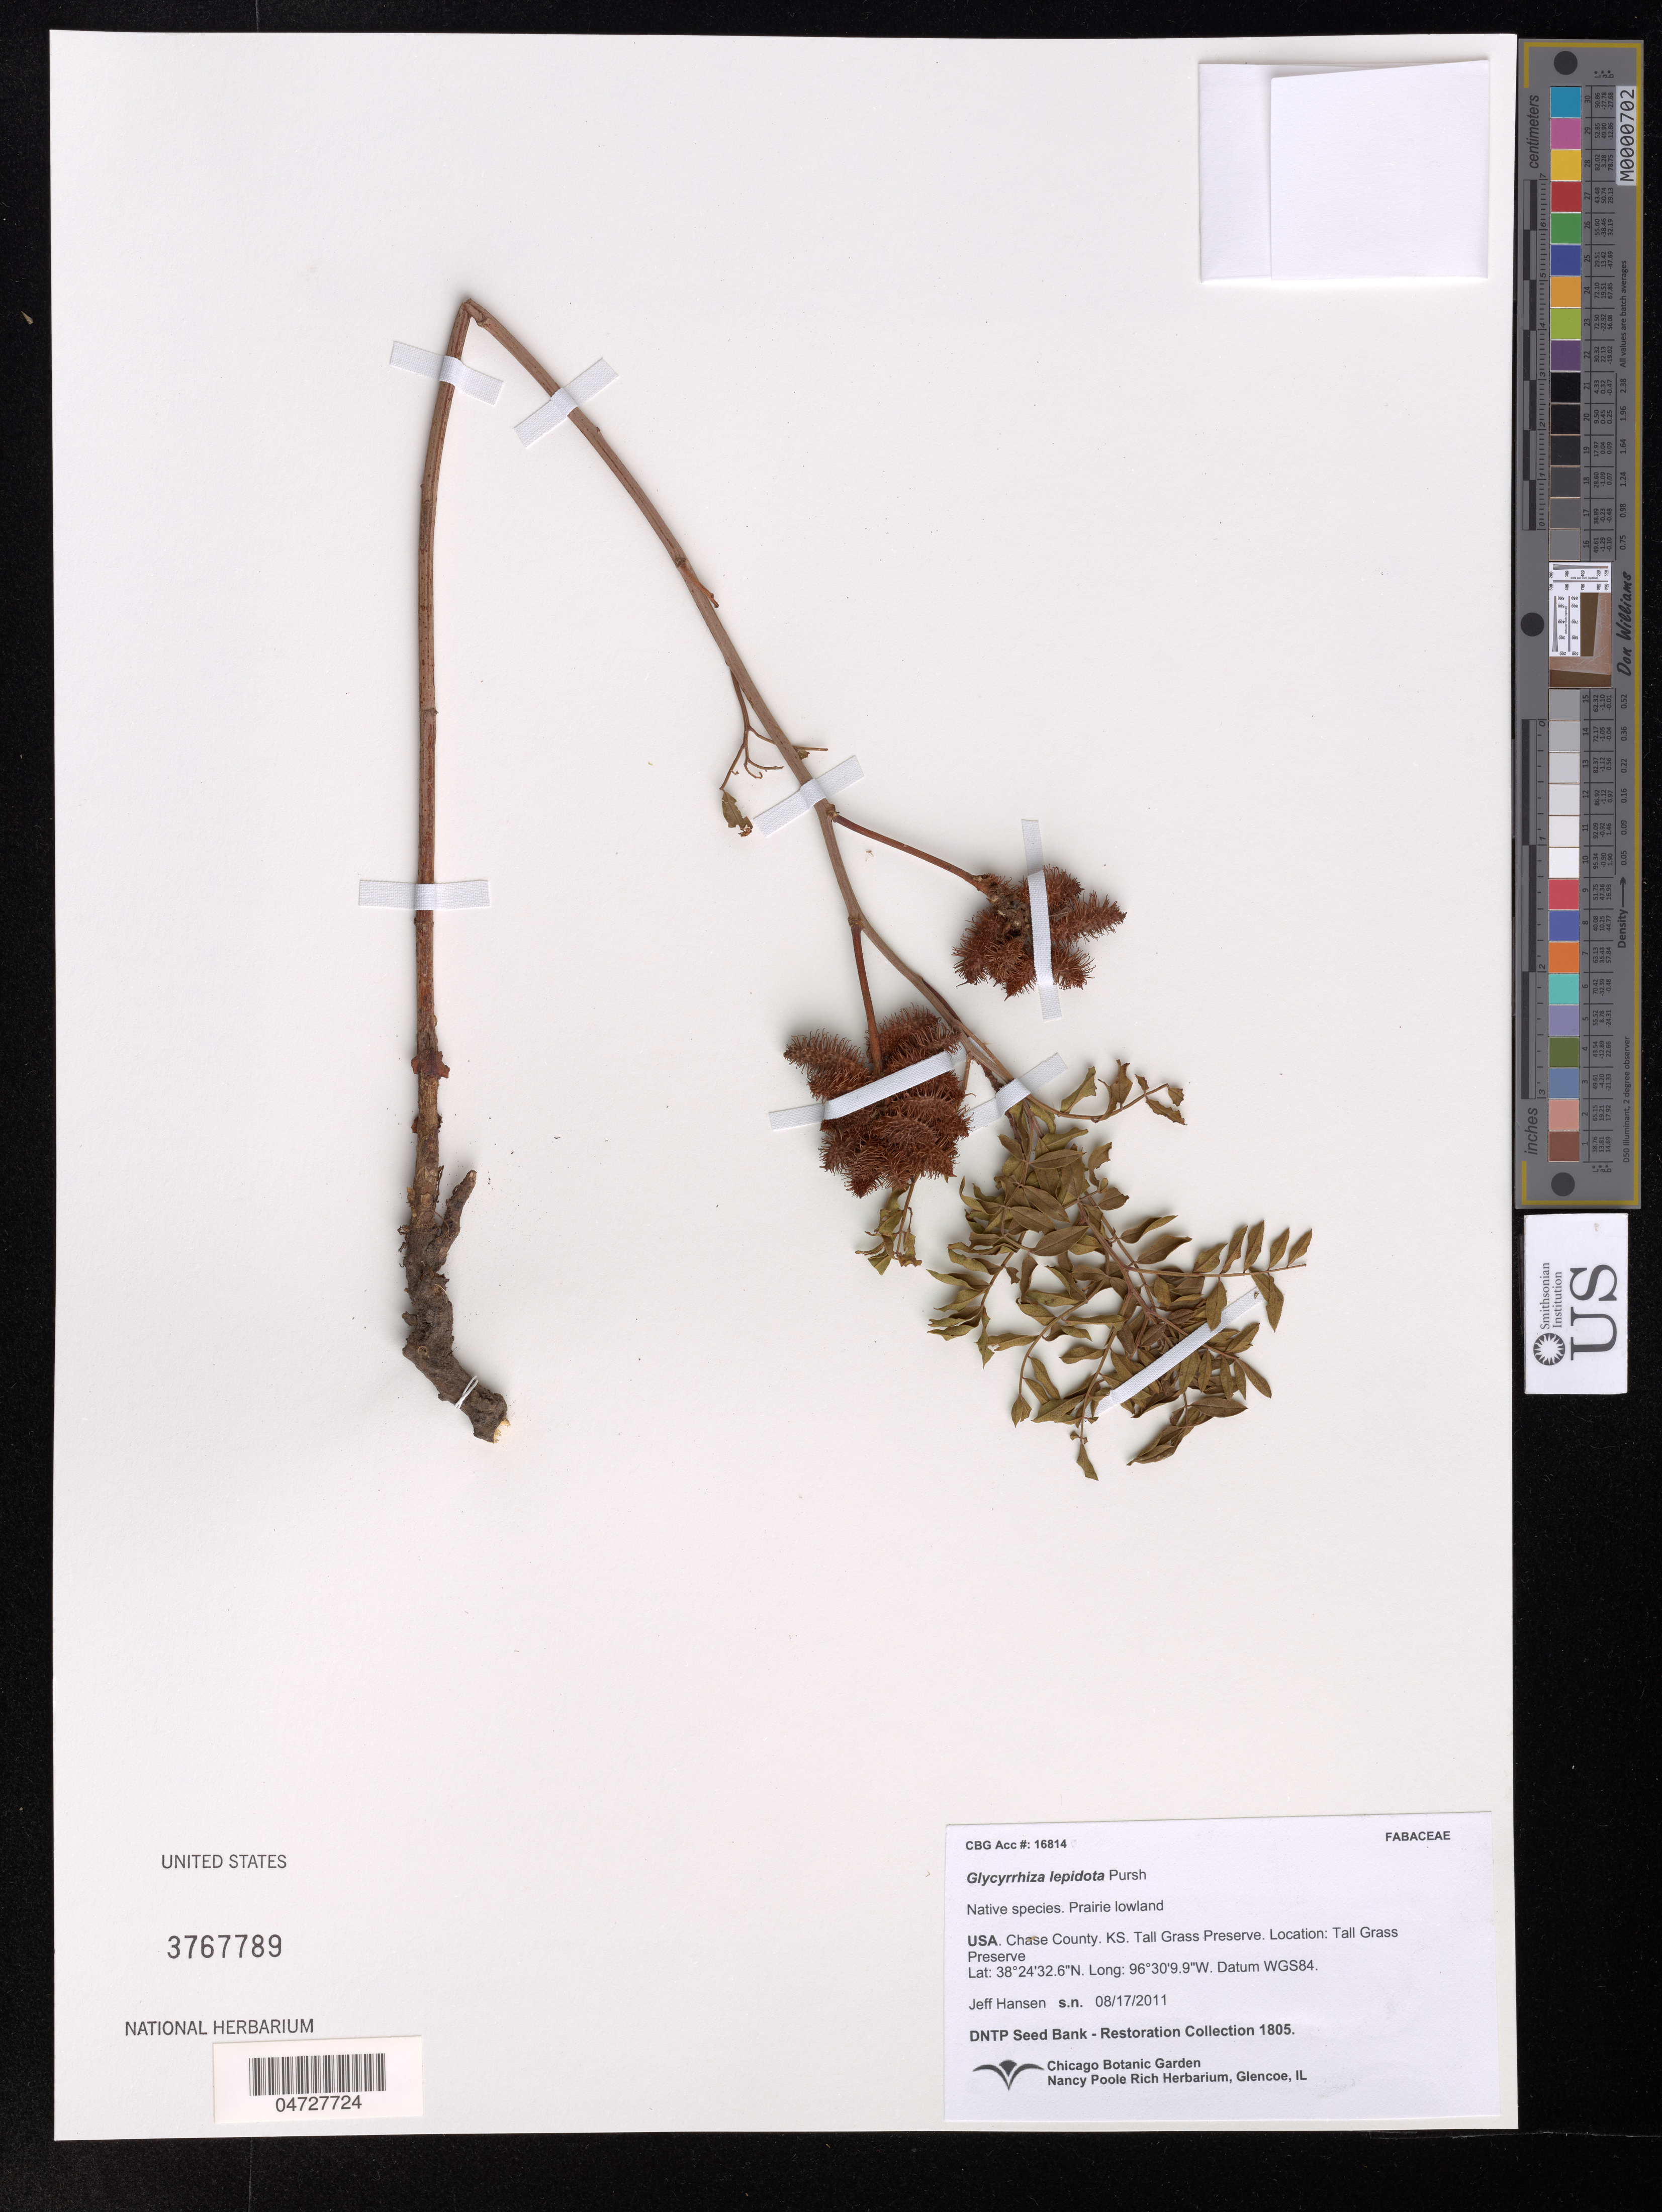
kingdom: Plantae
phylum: Tracheophyta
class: Magnoliopsida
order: Fabales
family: Fabaceae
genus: Glycyrrhiza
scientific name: Glycyrrhiza lepidota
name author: Pursh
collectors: J. Hansen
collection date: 2011-08-17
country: United States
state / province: Kansas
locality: Chase County. Tall Grass Preserve.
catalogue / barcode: US 3767789